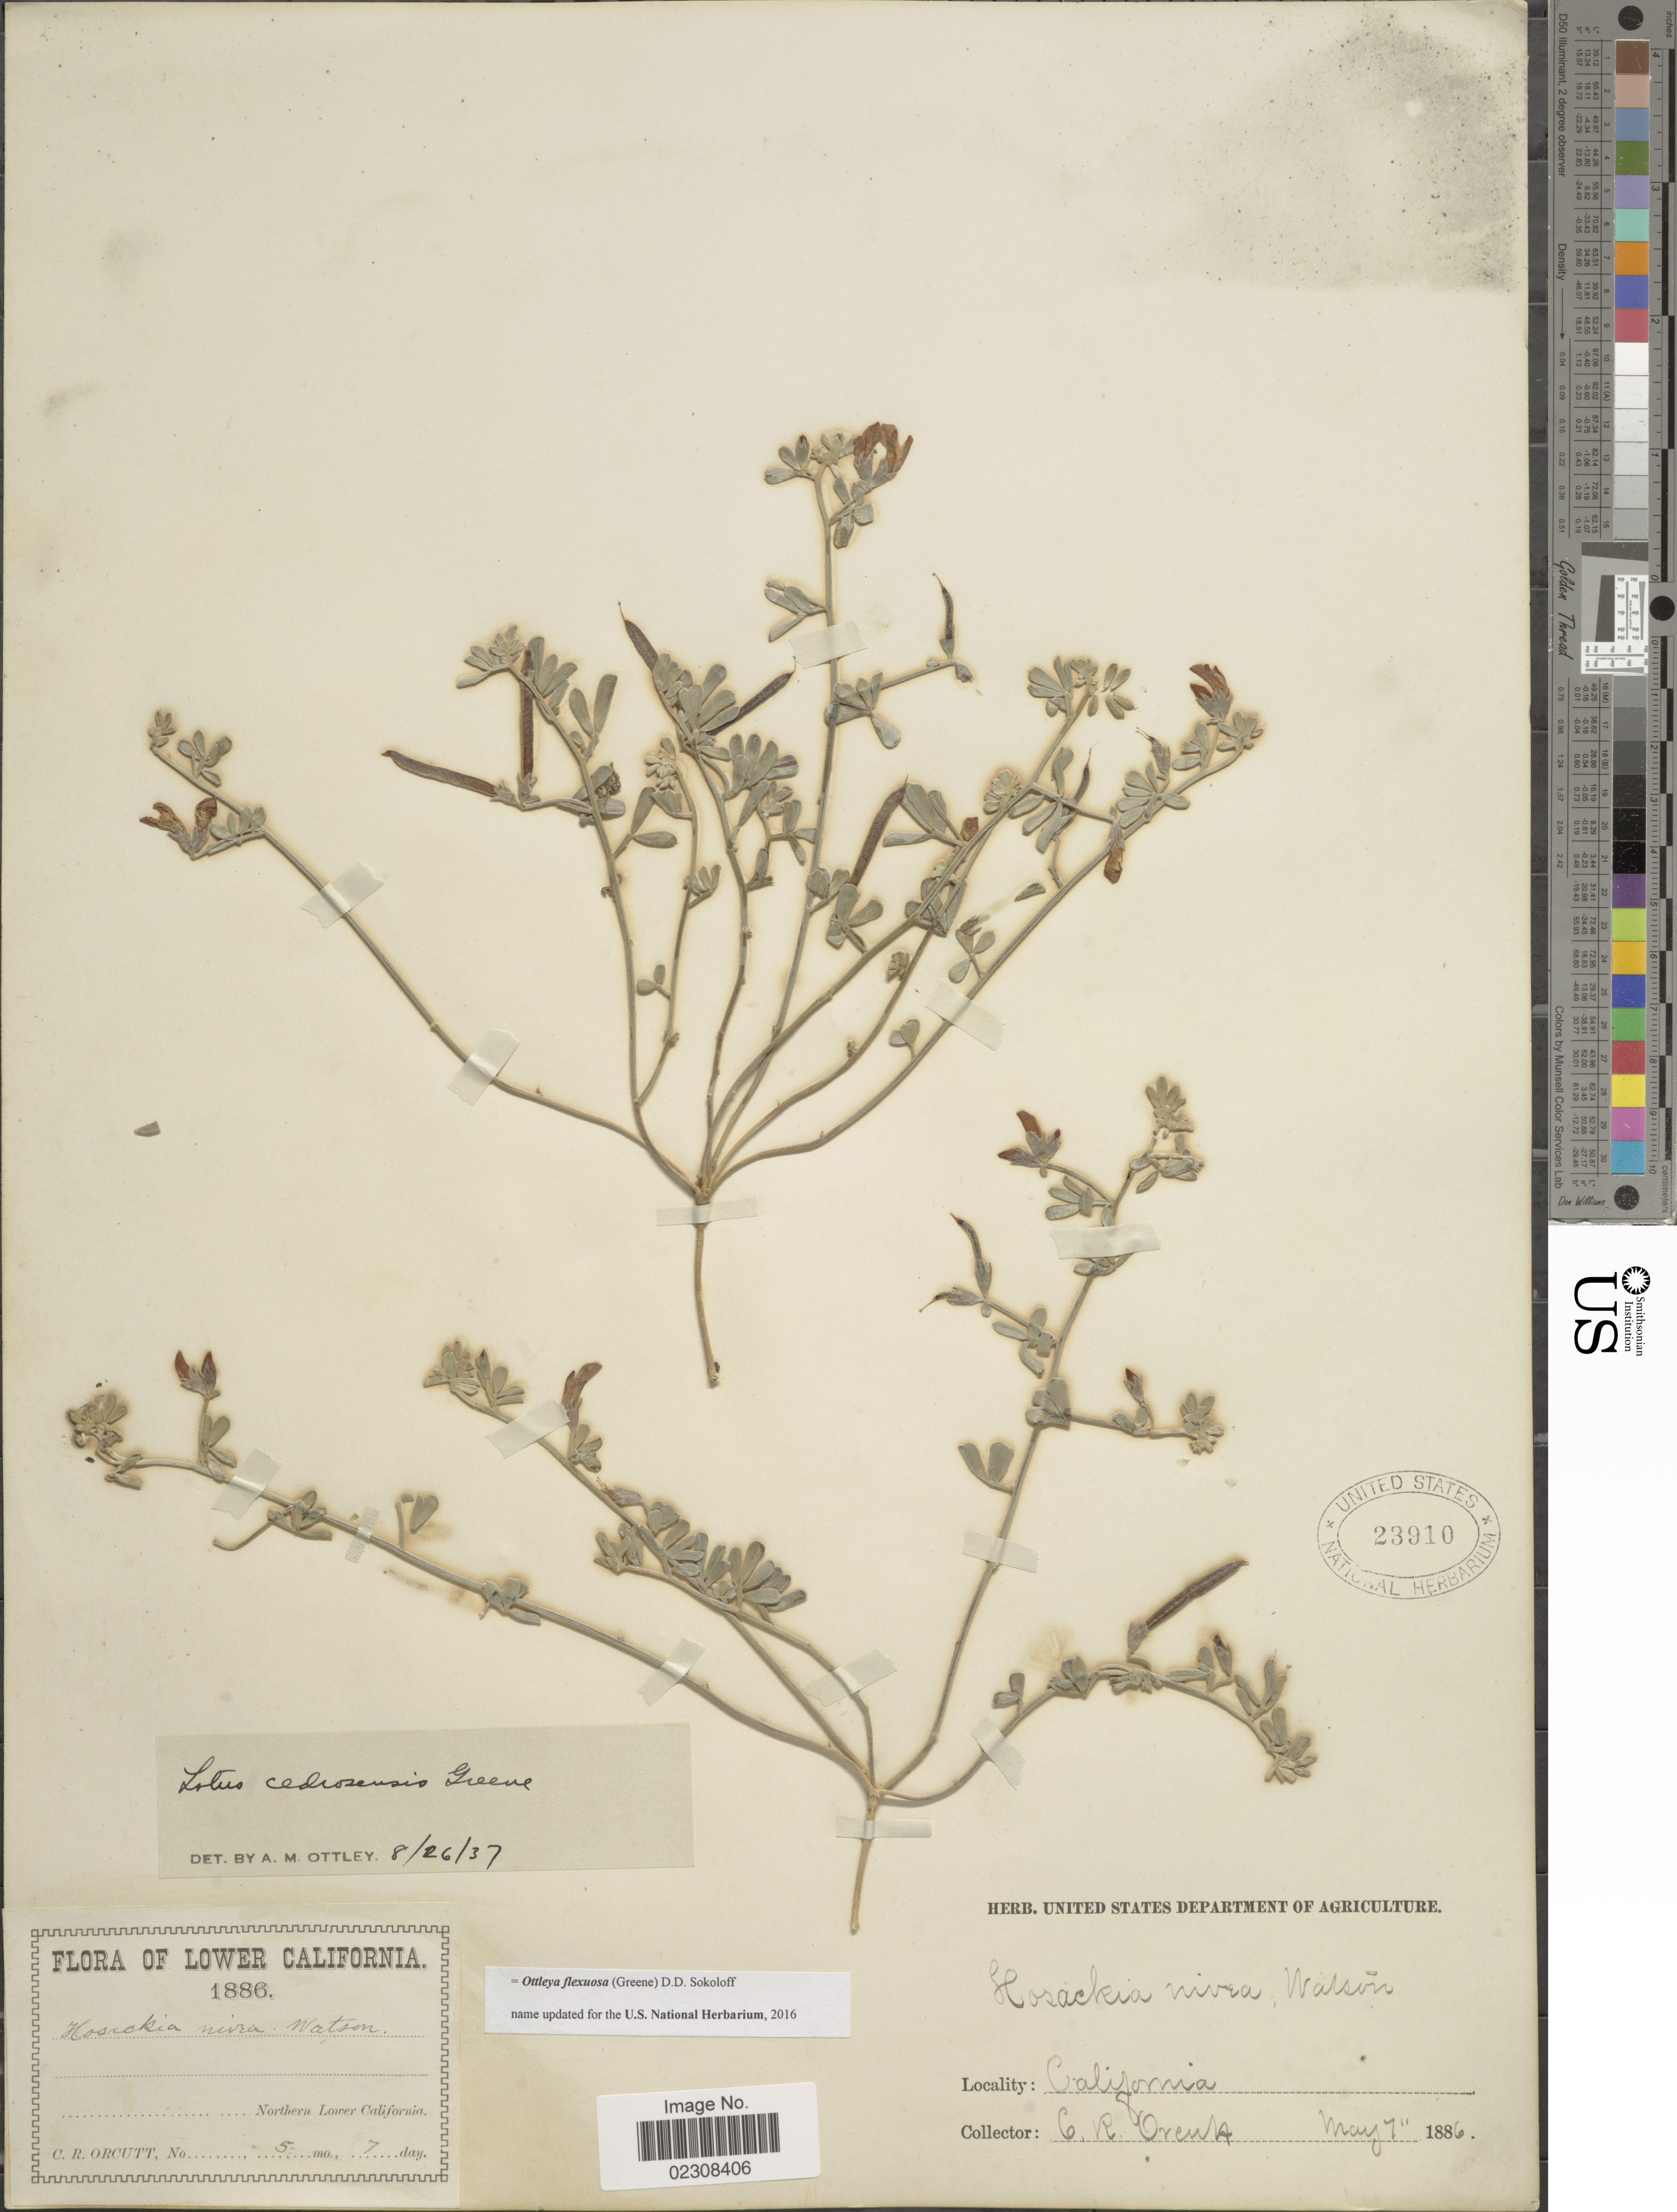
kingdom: Plantae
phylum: Tracheophyta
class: Magnoliopsida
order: Fabales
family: Fabaceae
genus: Ottleya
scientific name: Ottleya flexuosa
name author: (Greene) D.D. Sokoloff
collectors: C. R. Orcutt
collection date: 1886-05-07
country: Mexico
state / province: Baja California Norte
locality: Lower California, Northern Lower California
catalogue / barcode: US 23910